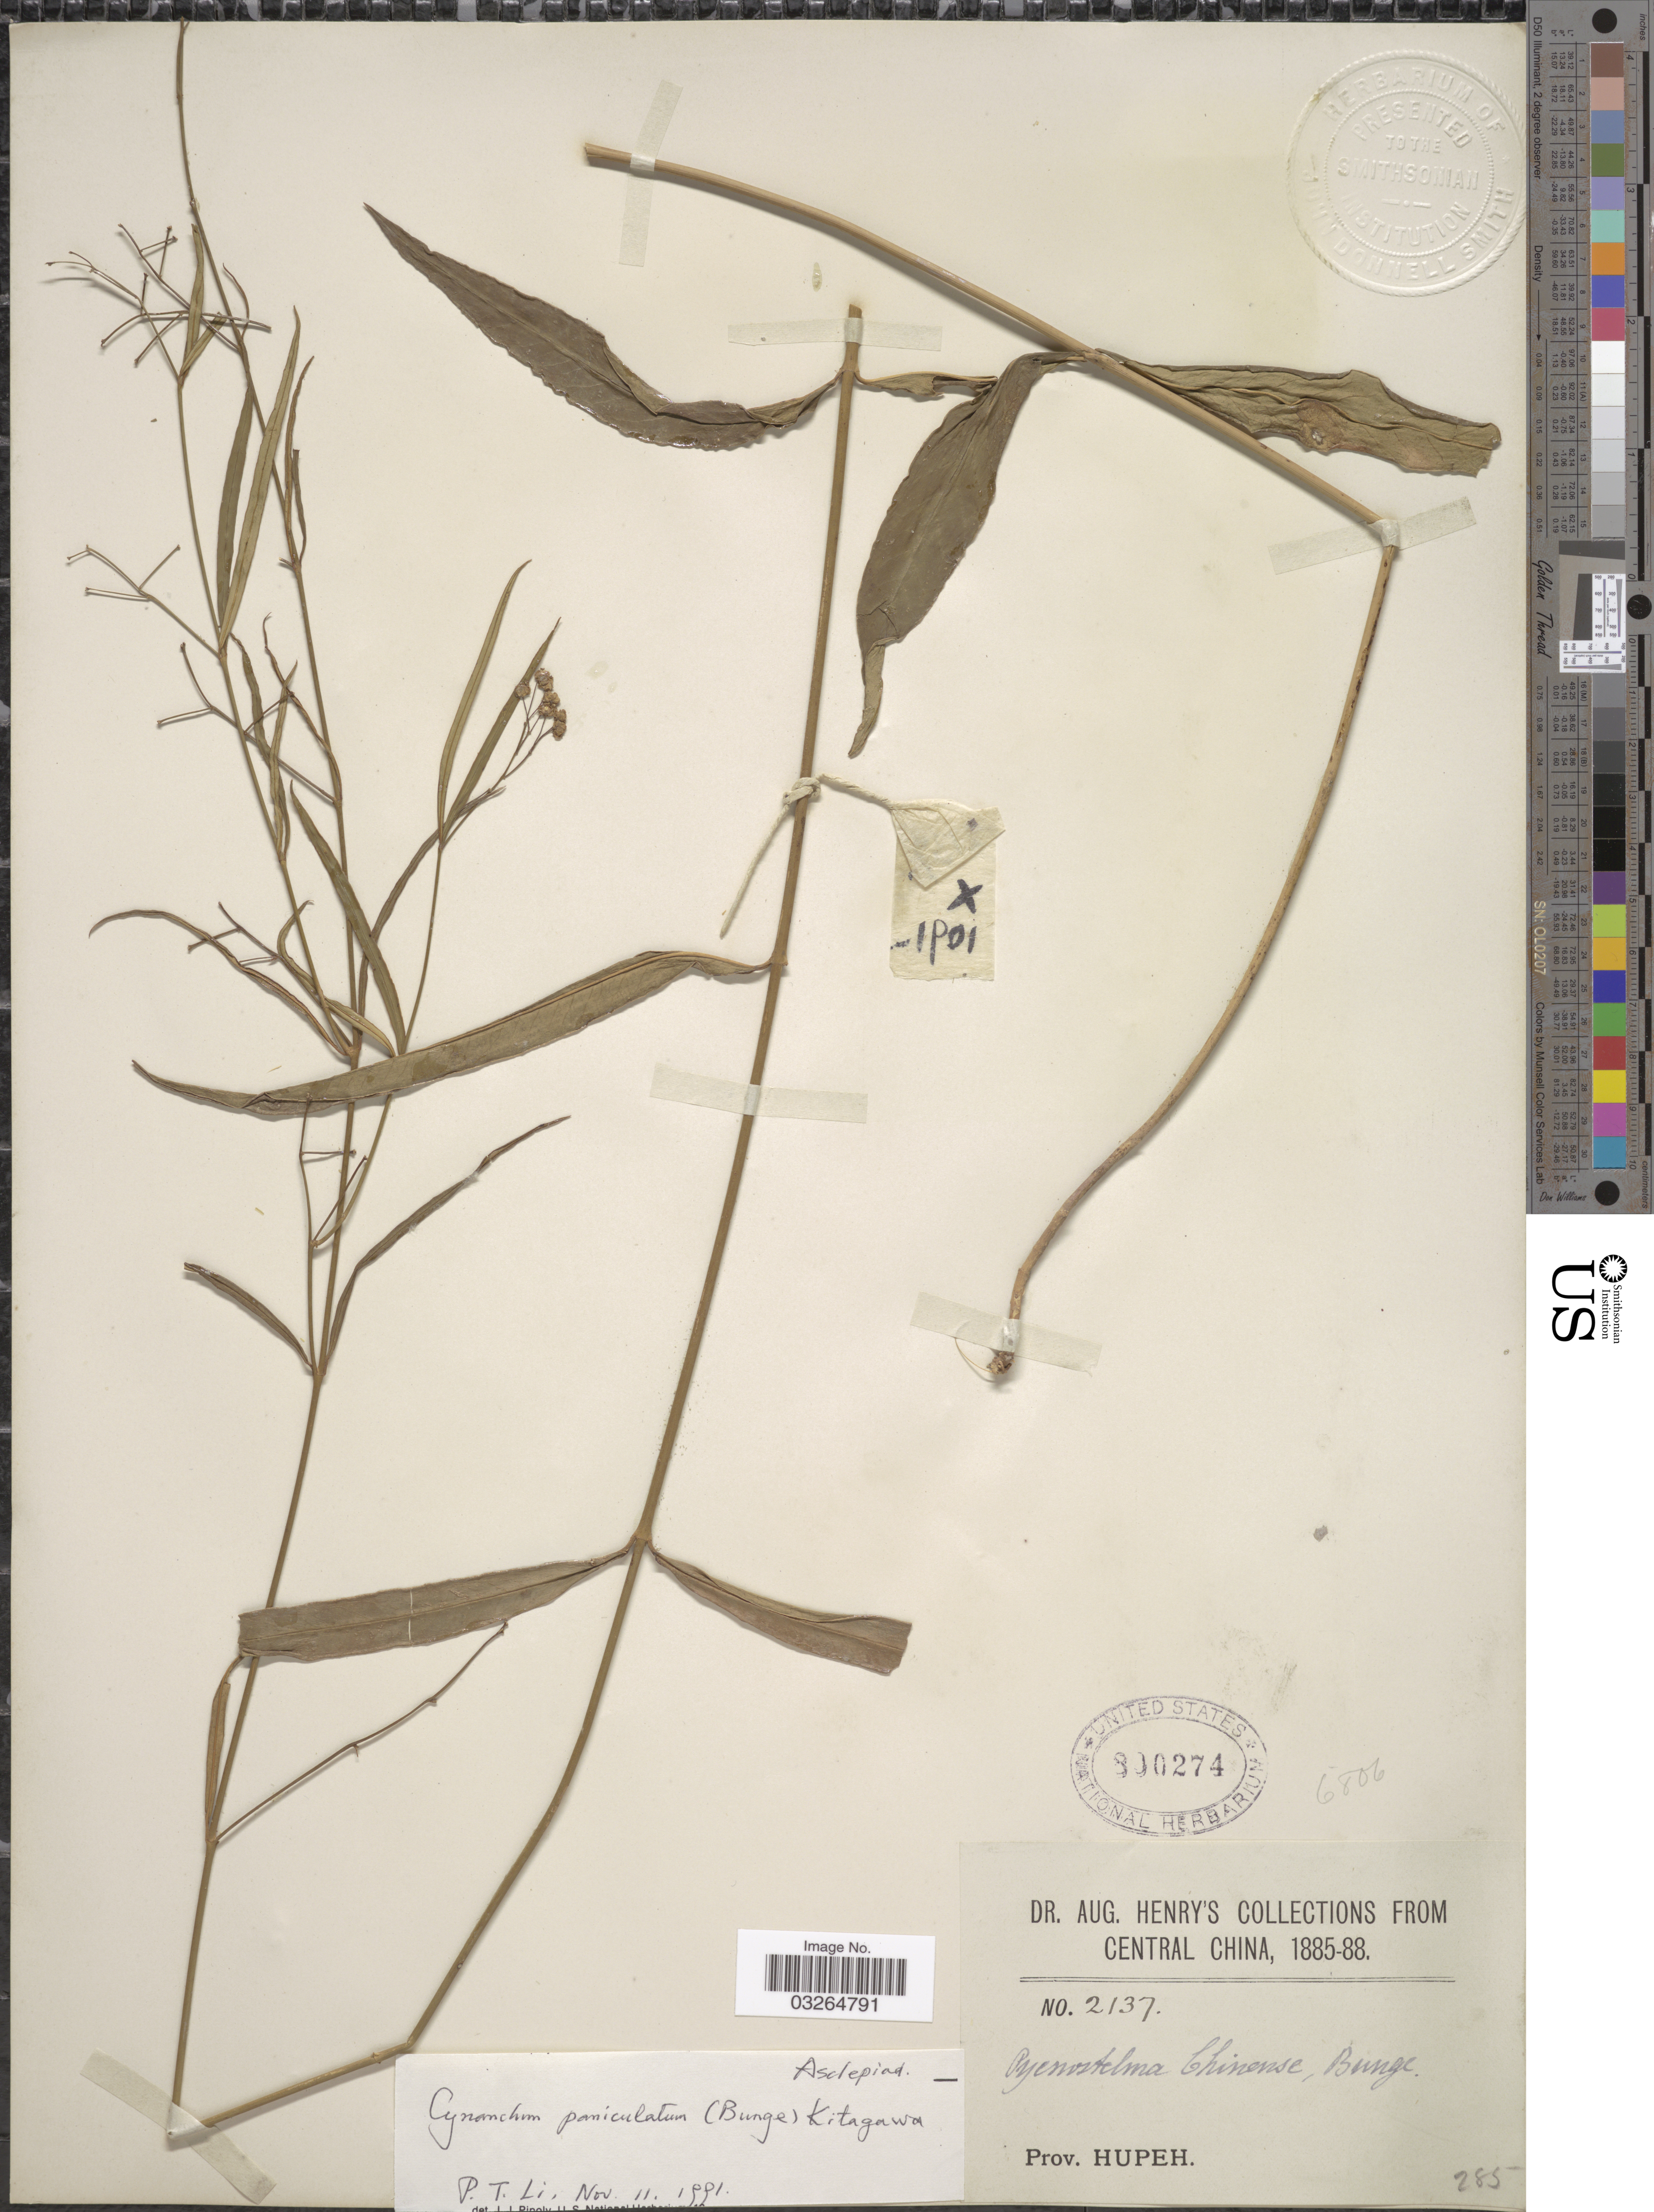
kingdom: Plantae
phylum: Tracheophyta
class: Magnoliopsida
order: Gentianales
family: Apocynaceae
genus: Cynanchum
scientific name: Cynanchum paniculatum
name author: (Bunge) Kitag. ex H. Hara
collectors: A. Henry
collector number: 2137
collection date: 1885/1888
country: China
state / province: Hubei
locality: Central China. Prov. Hupeh.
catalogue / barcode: US 800274